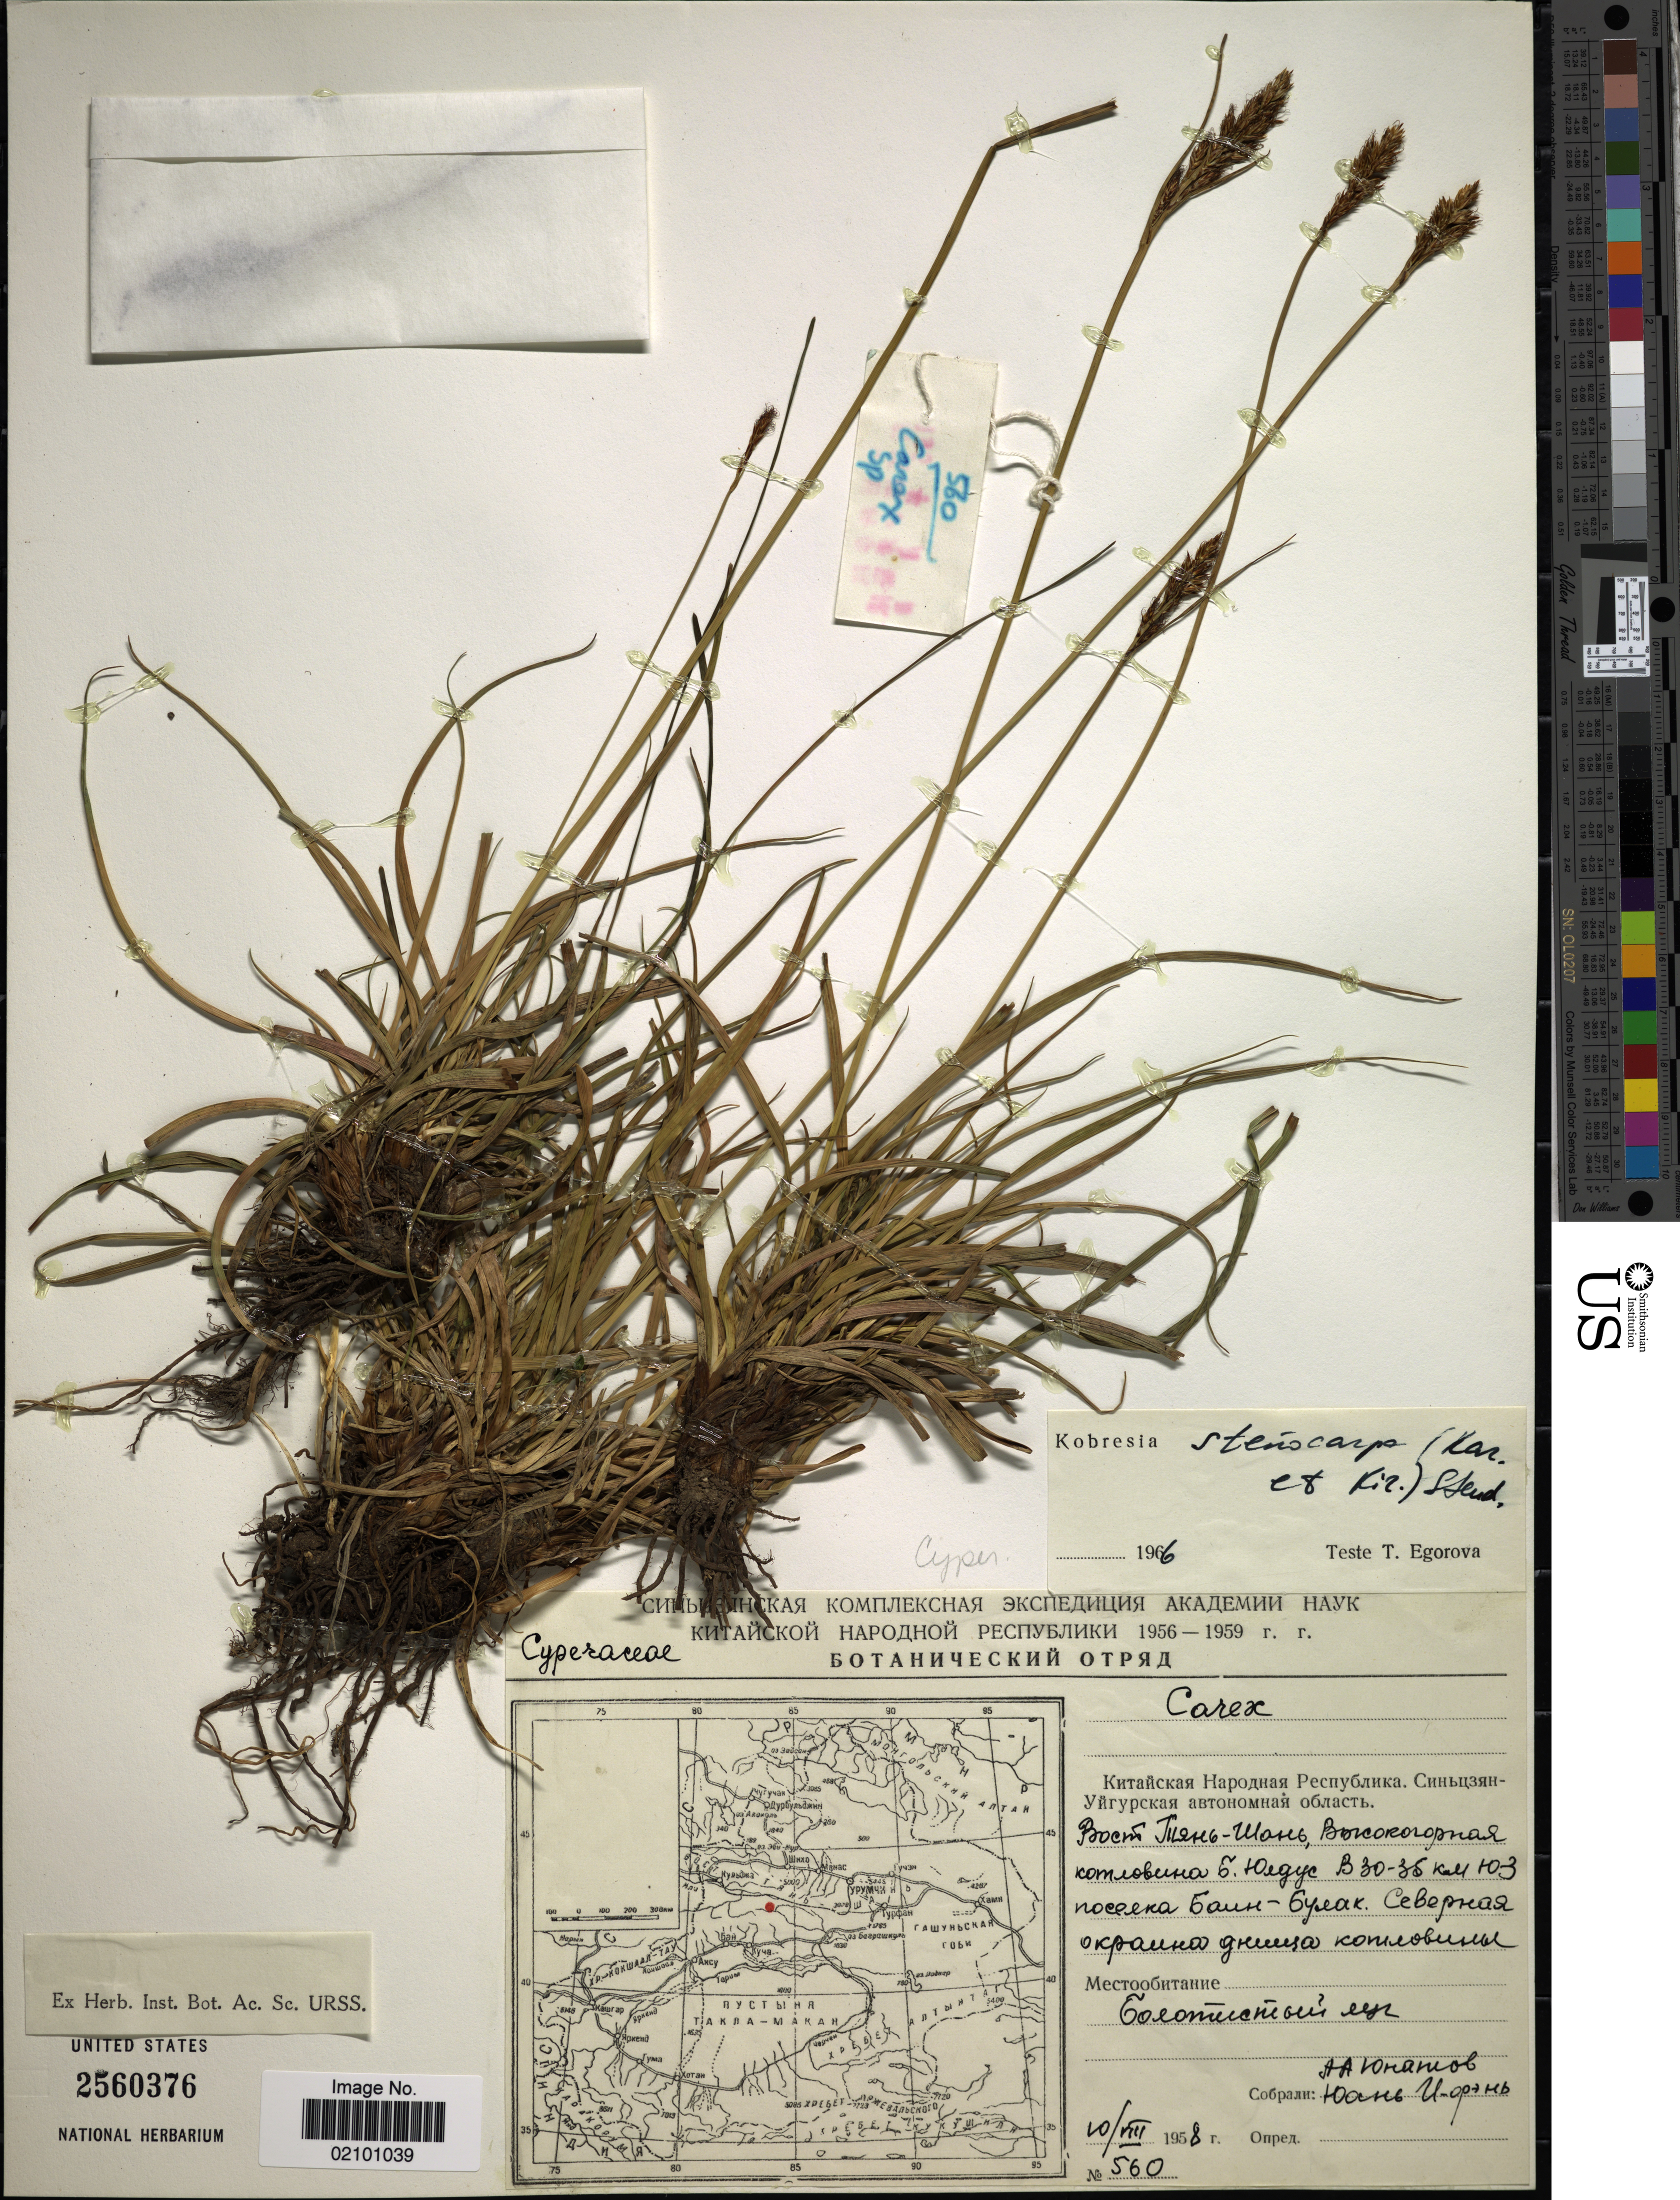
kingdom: Plantae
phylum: Tracheophyta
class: Liliopsida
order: Poales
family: Cyperaceae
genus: Carex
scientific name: Carex kokanica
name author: (Regal) S.R. Zhang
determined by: Strong, M. T., (US), Smithsonian Institution - National Museum of Natural History (UNITED STATES)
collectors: A. Unatov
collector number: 560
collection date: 1958-08-10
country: China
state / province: Xinjiang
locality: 30- 35 km SW of Bayanbulak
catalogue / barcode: US 2560376